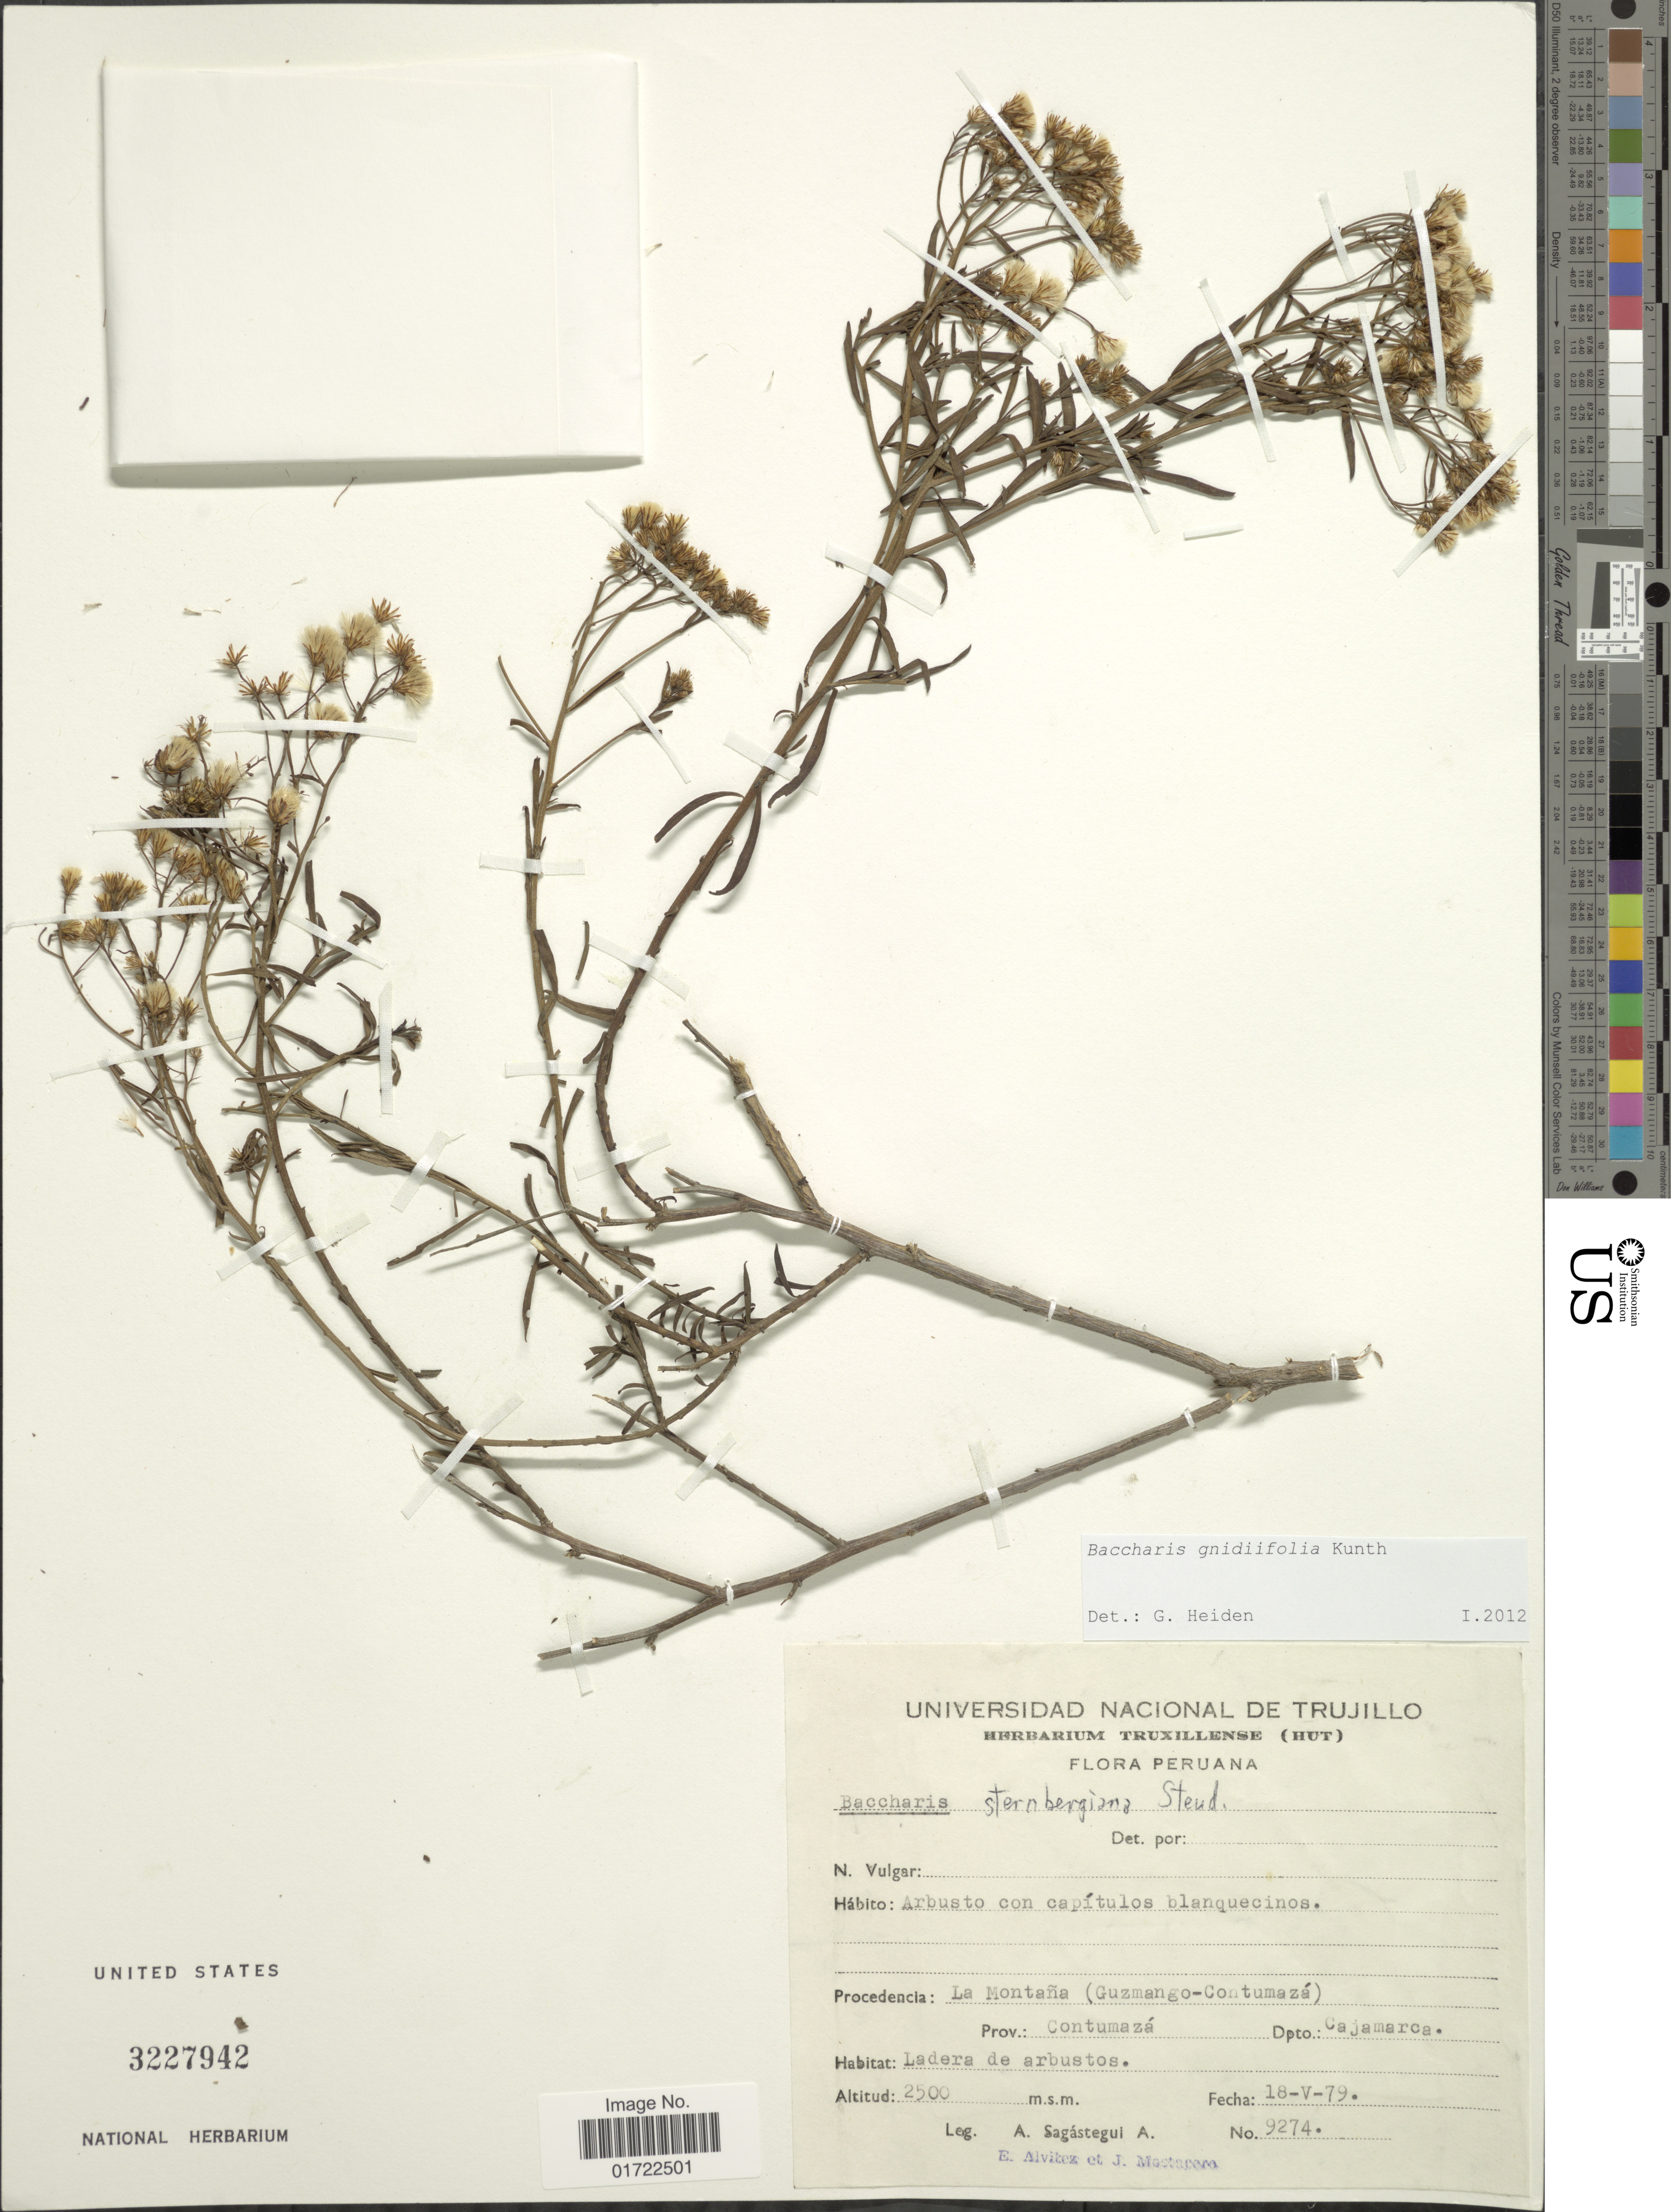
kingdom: Plantae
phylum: Tracheophyta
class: Magnoliopsida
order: Asterales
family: Asteraceae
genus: Baccharis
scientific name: Baccharis gnidiifolia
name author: Kunth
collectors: A. Sagástegui A., E. Alvitez I. & J. Mostacero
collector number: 9274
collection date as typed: Transcribed d/m/y: 18/5/79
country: Peru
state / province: Cajamarca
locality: Procedencia: La Montana (Guzmango-Contumaza) Prov. Contumaza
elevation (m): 2500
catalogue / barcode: US 3227942